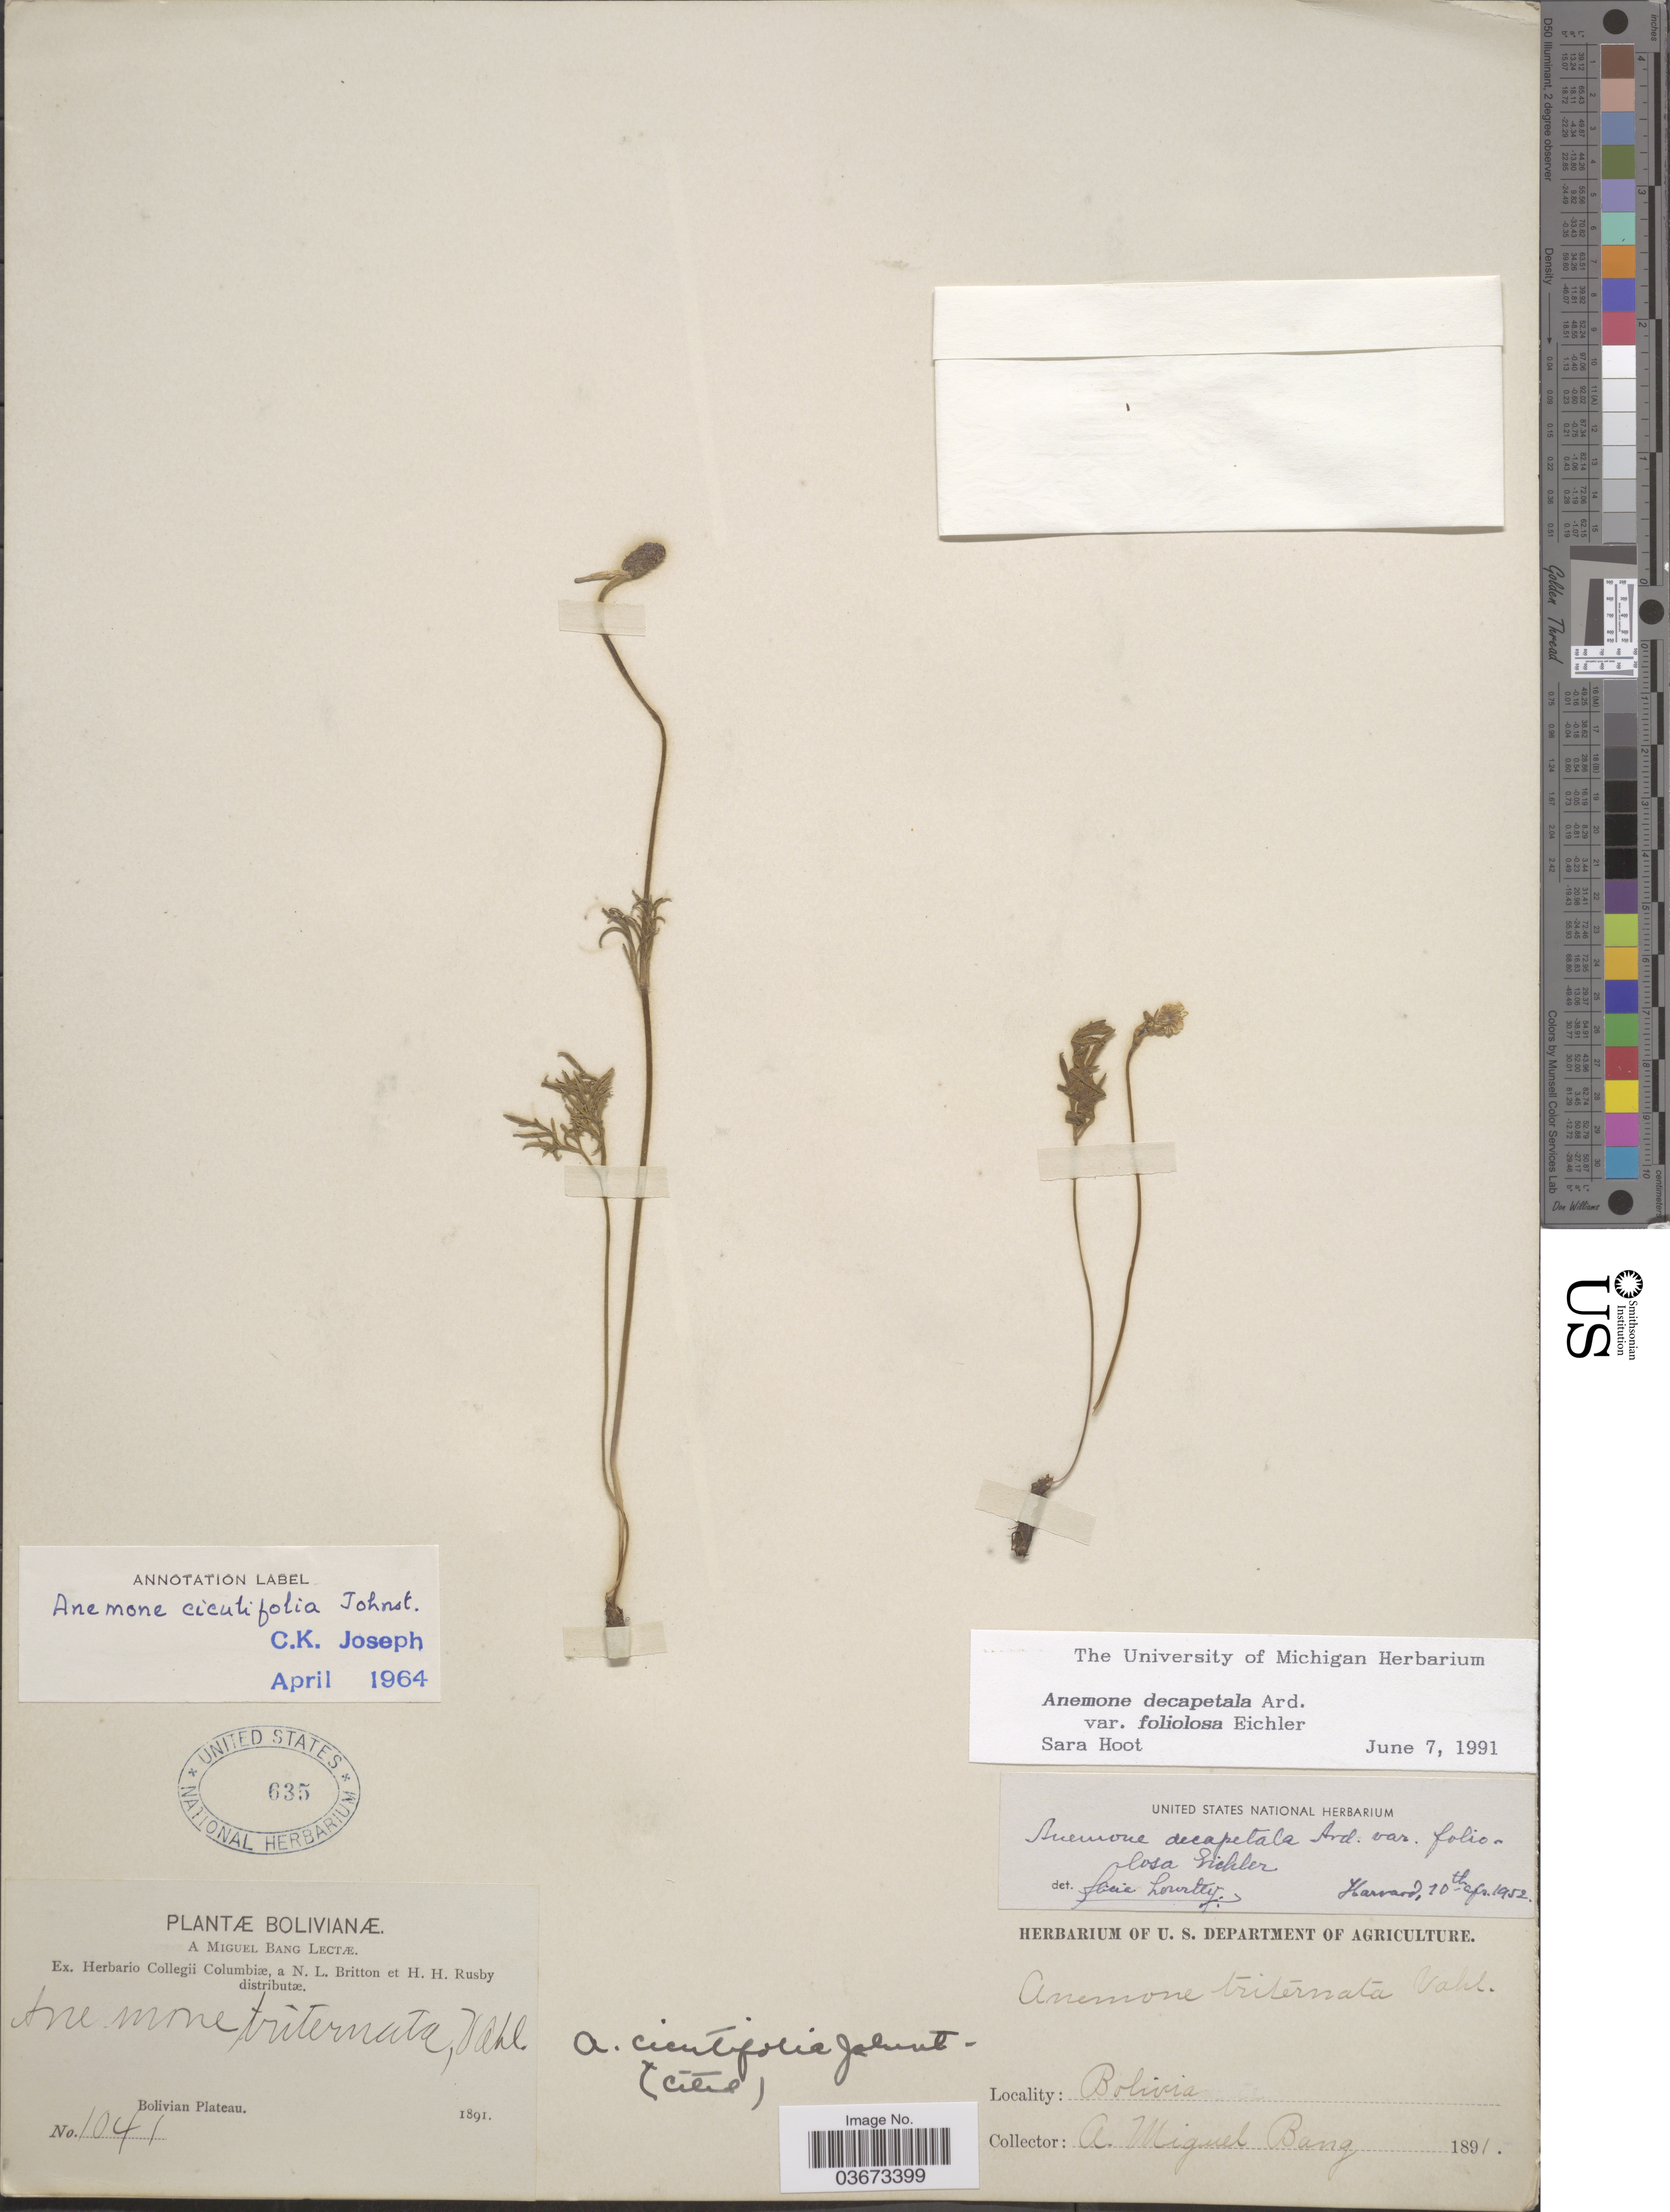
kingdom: Plantae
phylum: Tracheophyta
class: Magnoliopsida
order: Ranunculales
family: Ranunculaceae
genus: Anemone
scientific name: Anemone cicutifolia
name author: I.M. Johnst.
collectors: M. Bang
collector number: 1041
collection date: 1891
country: Bolivia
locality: Bolivian Plateau.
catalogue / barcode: US 635